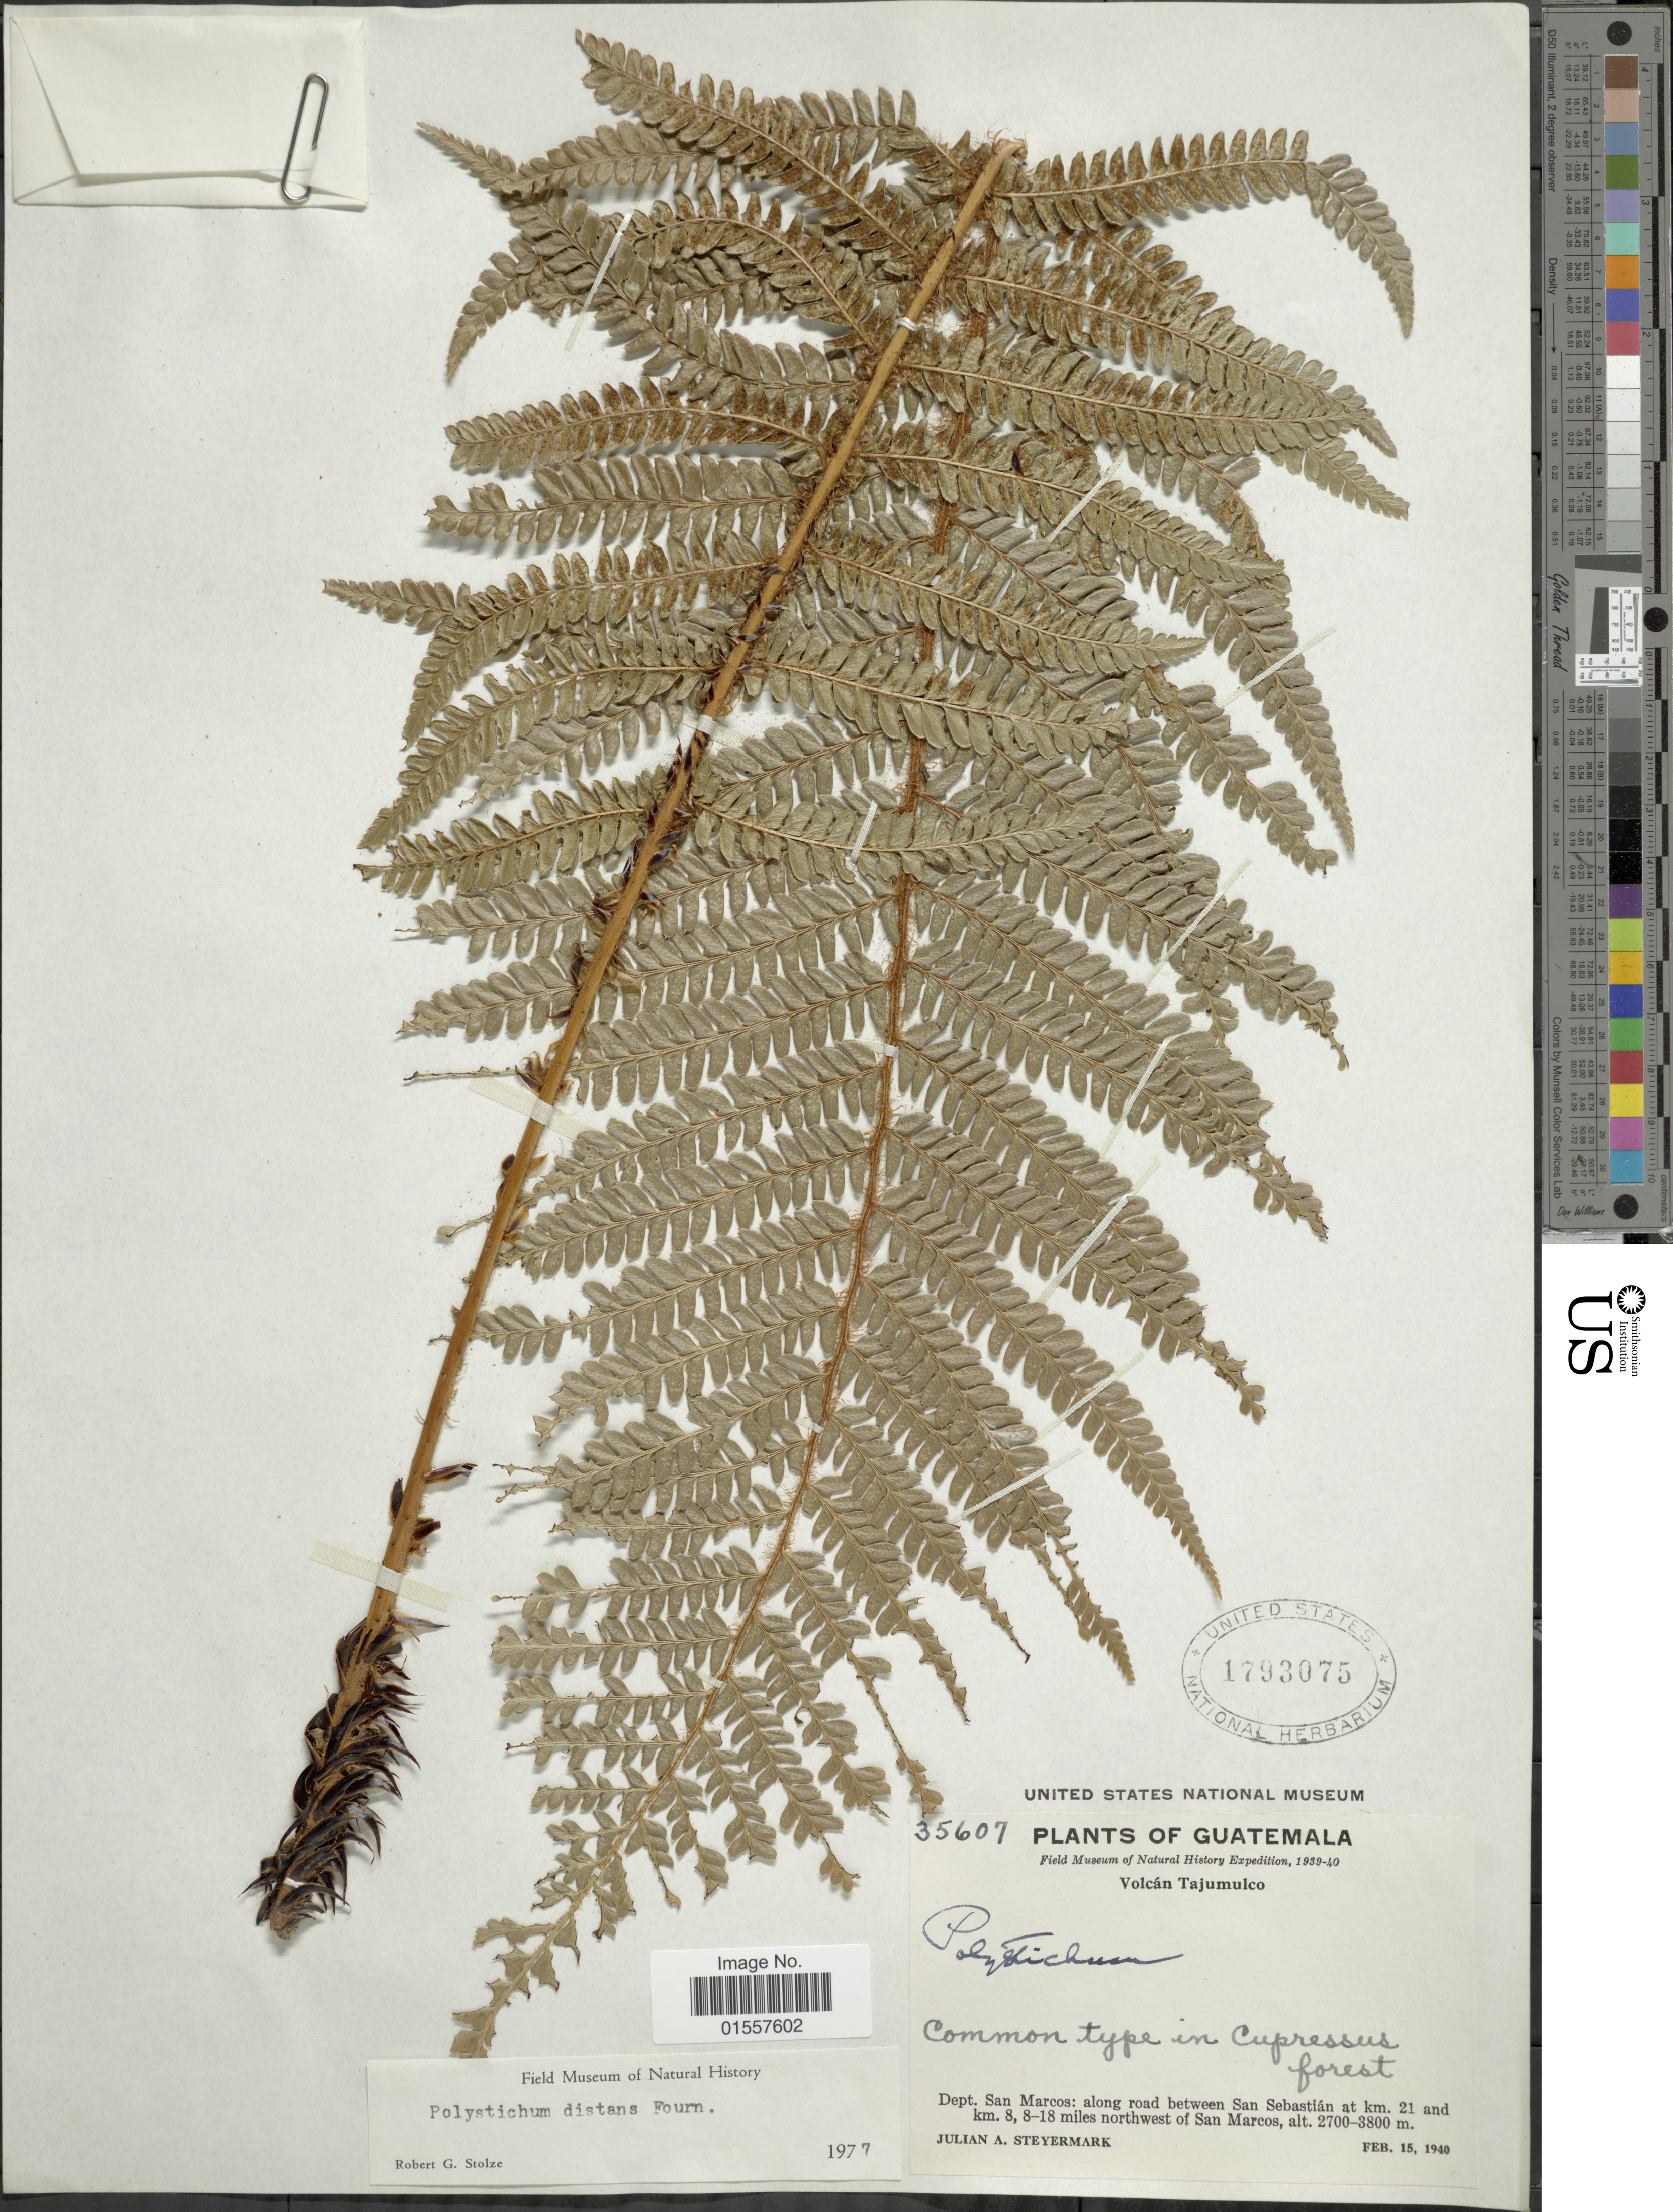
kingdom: Plantae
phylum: Tracheophyta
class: Polypodiopsida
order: Polypodiales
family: Dryopteridaceae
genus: Polystichum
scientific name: Polystichum distans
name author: E. Fourn.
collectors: J. Steyermark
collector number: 35607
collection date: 1940-02-15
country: Guatemala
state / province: San Marcos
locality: Volcan Tajumulco, Dept. San Marcos: along road between San Sebastian at km. 21 and km. 8, 8-18 miles northwest of San Marcos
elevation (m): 2700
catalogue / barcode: US 1793075